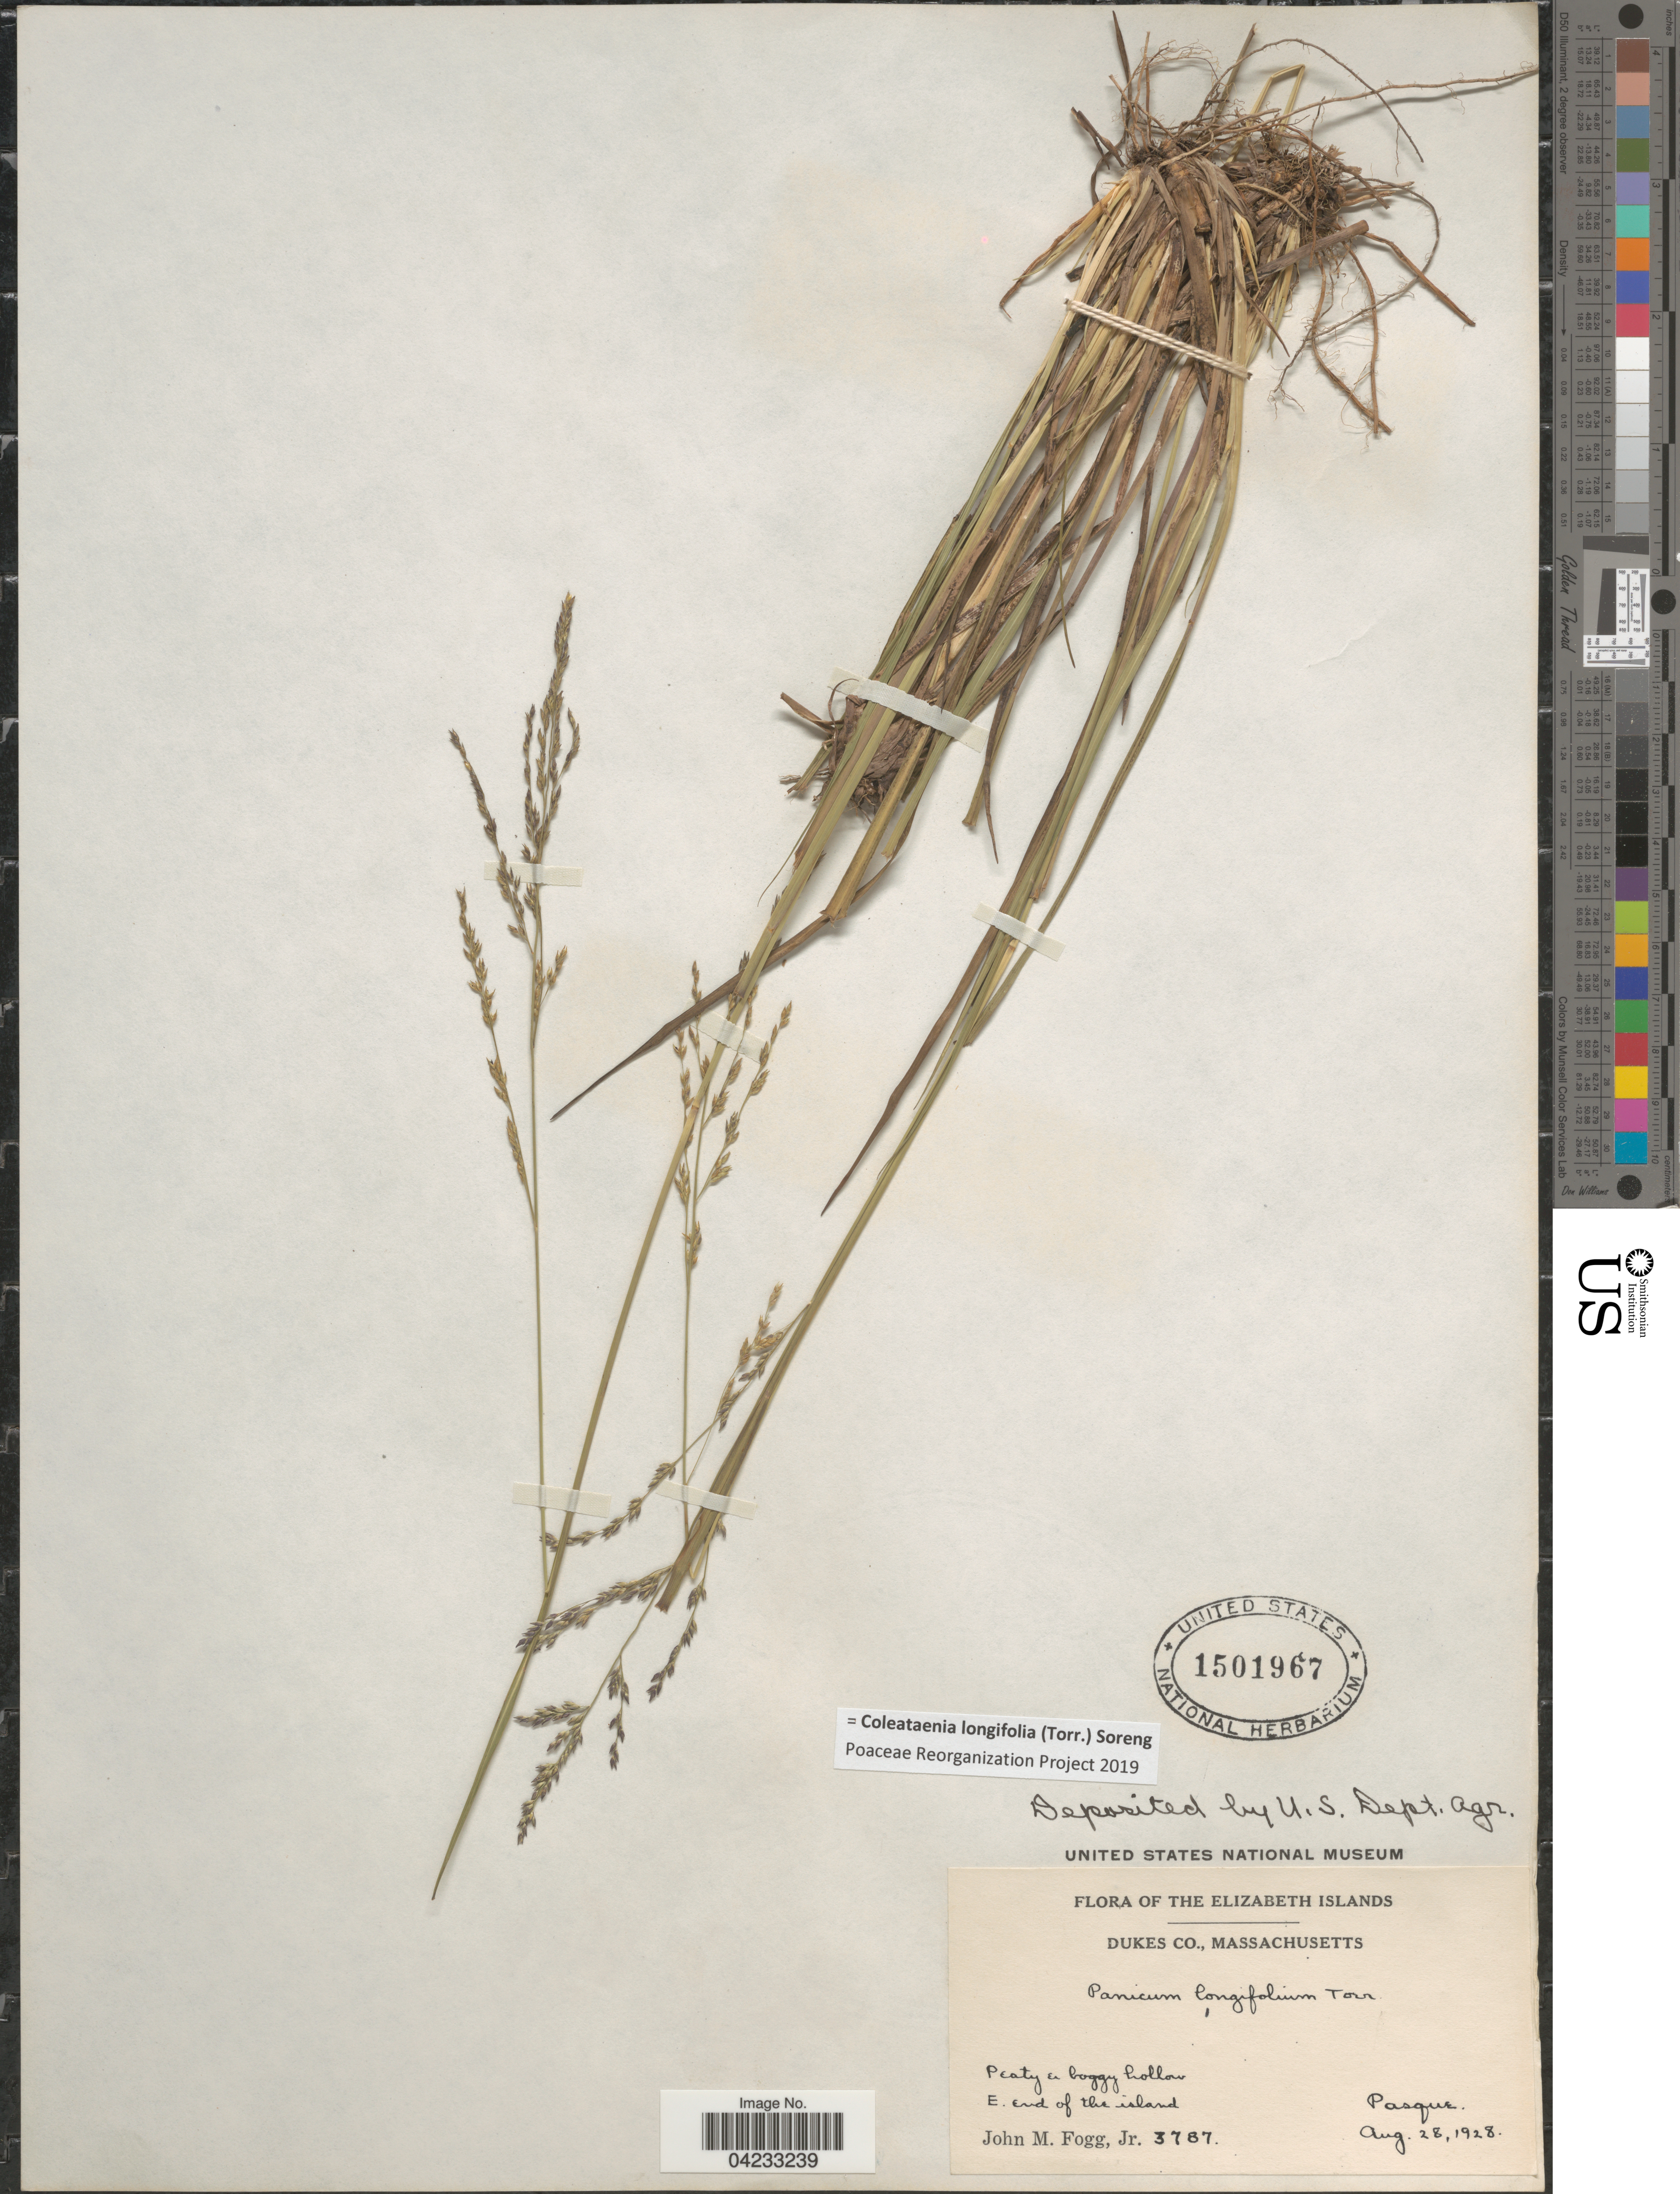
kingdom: Plantae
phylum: Tracheophyta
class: Liliopsida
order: Poales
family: Poaceae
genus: Coleataenia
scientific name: Coleataenia longifolia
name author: (Torr.) Soreng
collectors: J. Fogg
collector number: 3787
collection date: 1928-08-28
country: United States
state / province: Massachusetts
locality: The Elizabeth Islands. Dukes Co. Peaty & boggy hollow. E. end of the island. Pasque.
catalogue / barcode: US 1501967